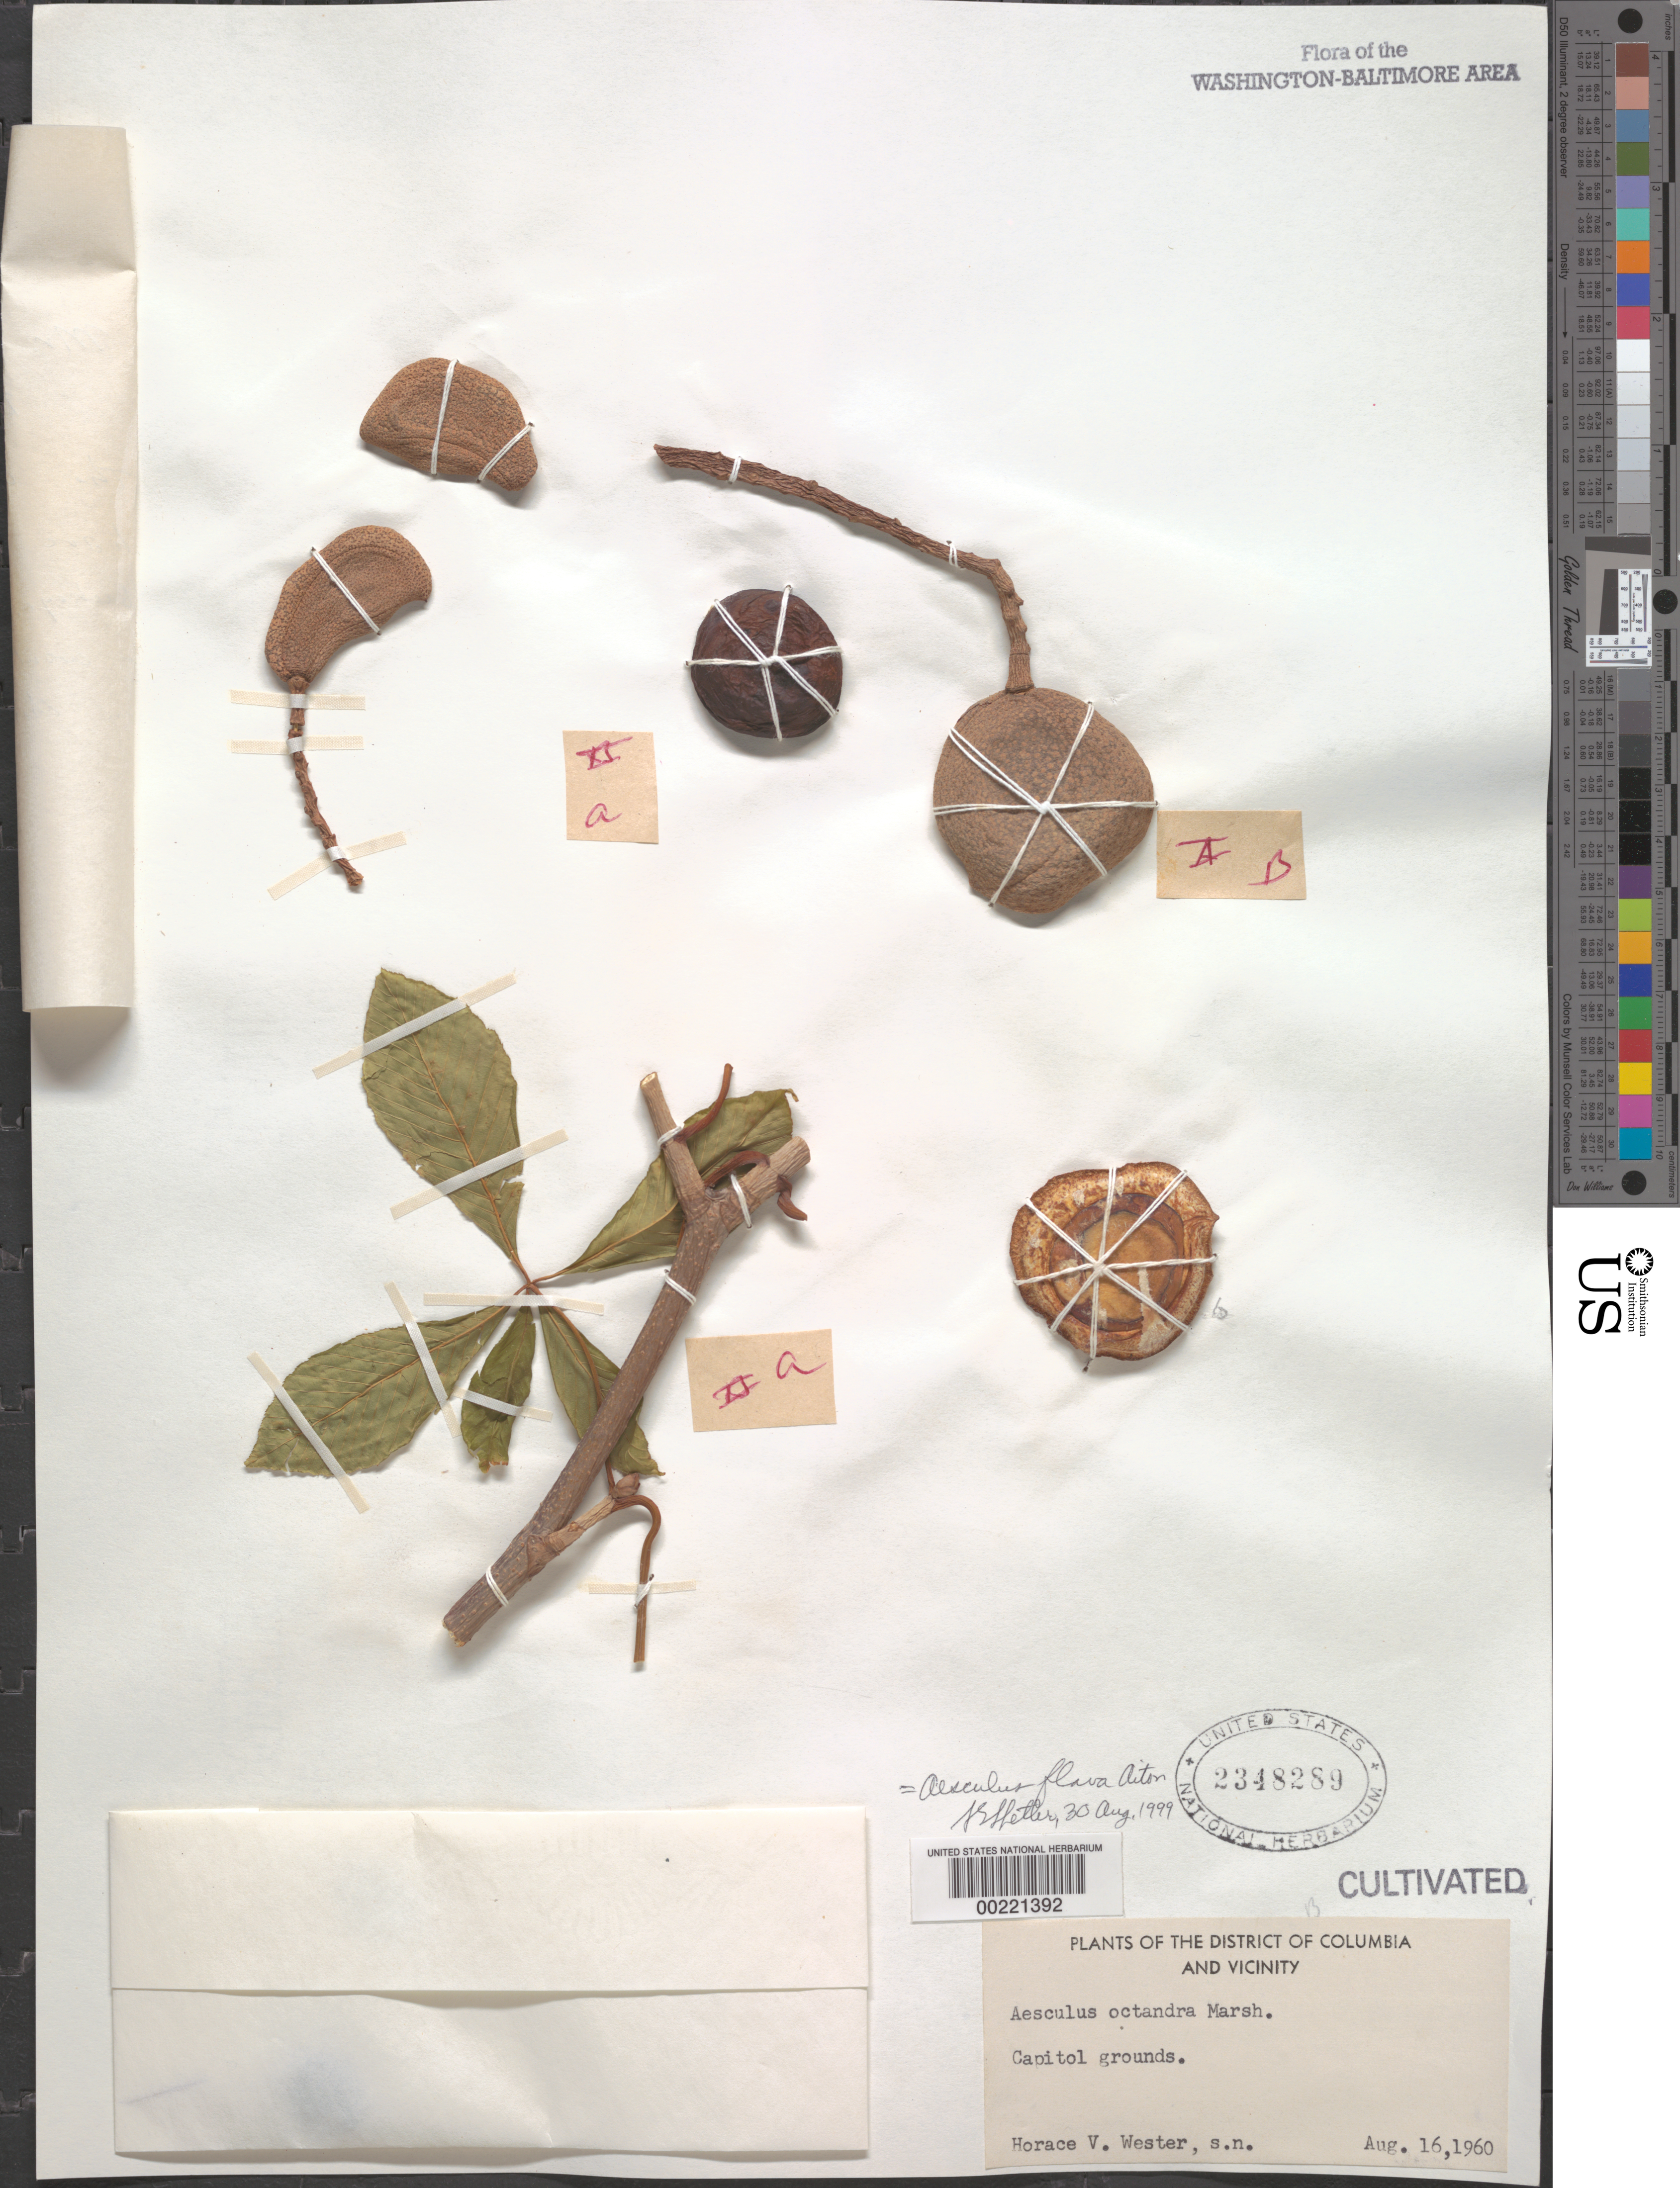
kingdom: Plantae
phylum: Tracheophyta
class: Magnoliopsida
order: Sapindales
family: Sapindaceae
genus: Aesculus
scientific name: Aesculus flava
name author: Sol.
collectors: H. V. Webster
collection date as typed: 16 Aug 1960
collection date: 1960-08-16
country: United States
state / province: District of Columbia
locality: White House grounds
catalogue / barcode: US 2348289